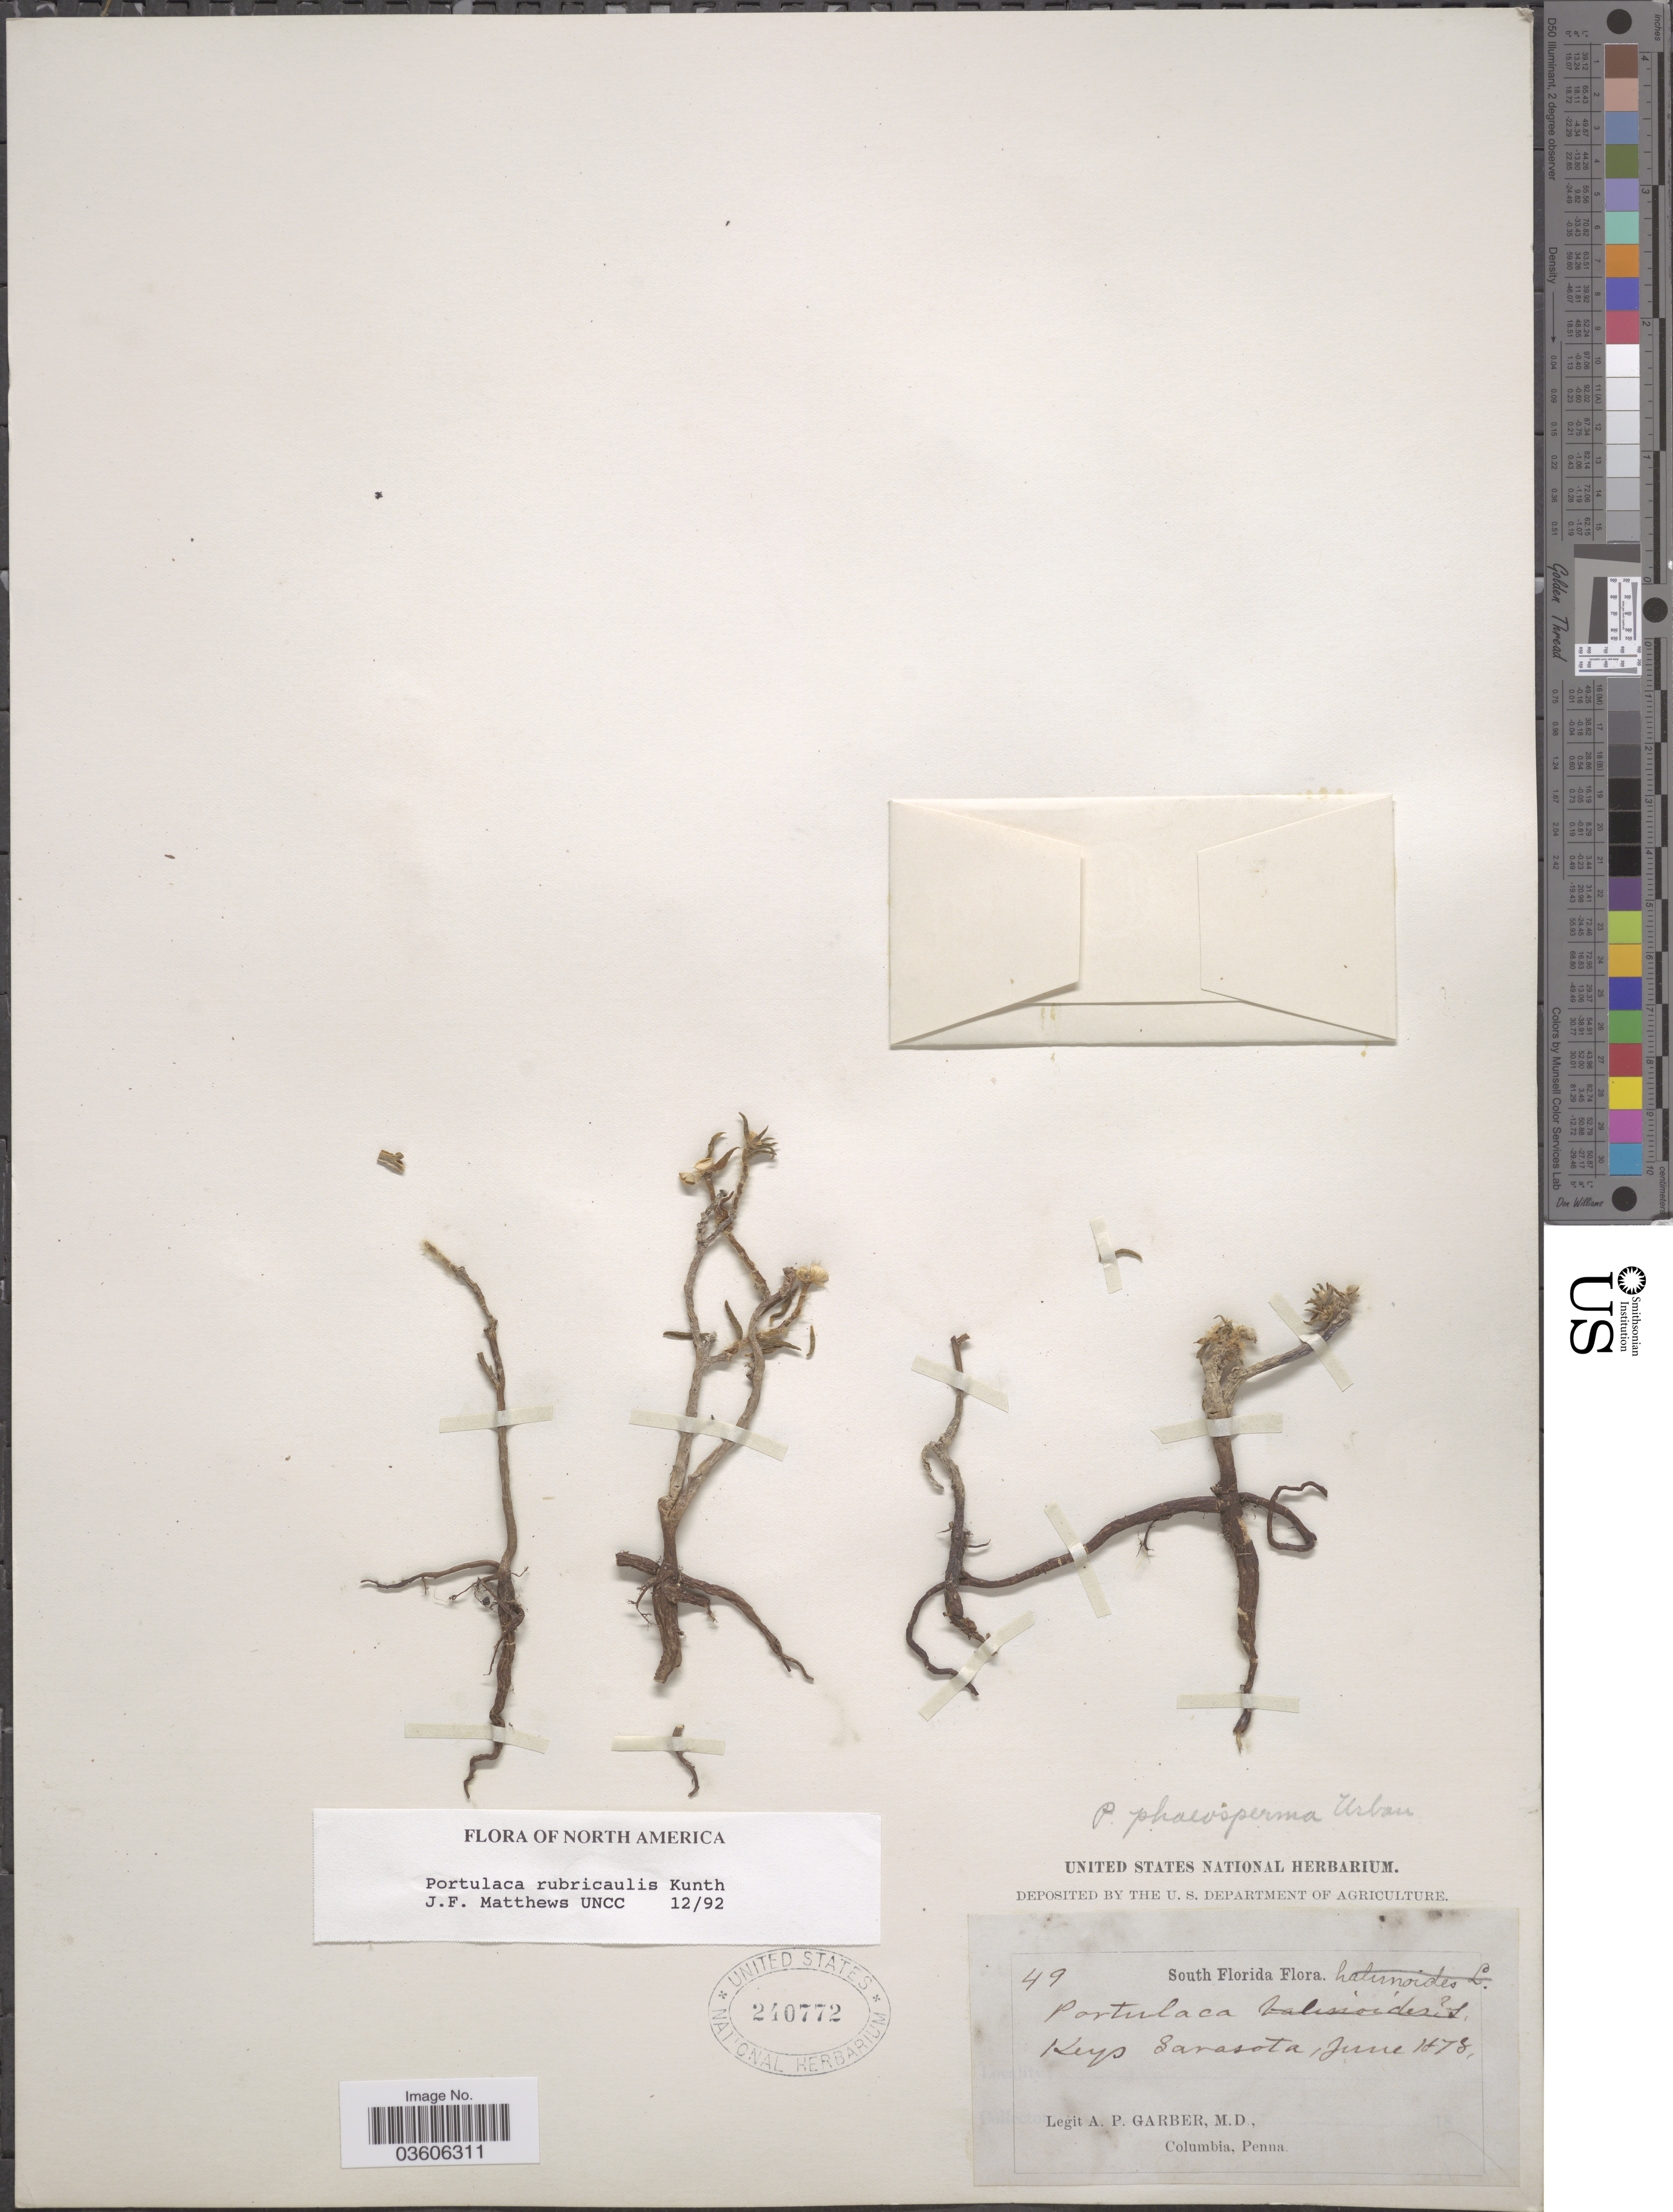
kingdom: Plantae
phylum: Tracheophyta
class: Magnoliopsida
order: Caryophyllales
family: Portulacaceae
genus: Portulaca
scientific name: Portulaca rubricaulis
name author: Kunth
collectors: A. P. Garber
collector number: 49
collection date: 1878-06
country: United States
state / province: Florida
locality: South Florida. Keys Sarasota.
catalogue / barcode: US 240772